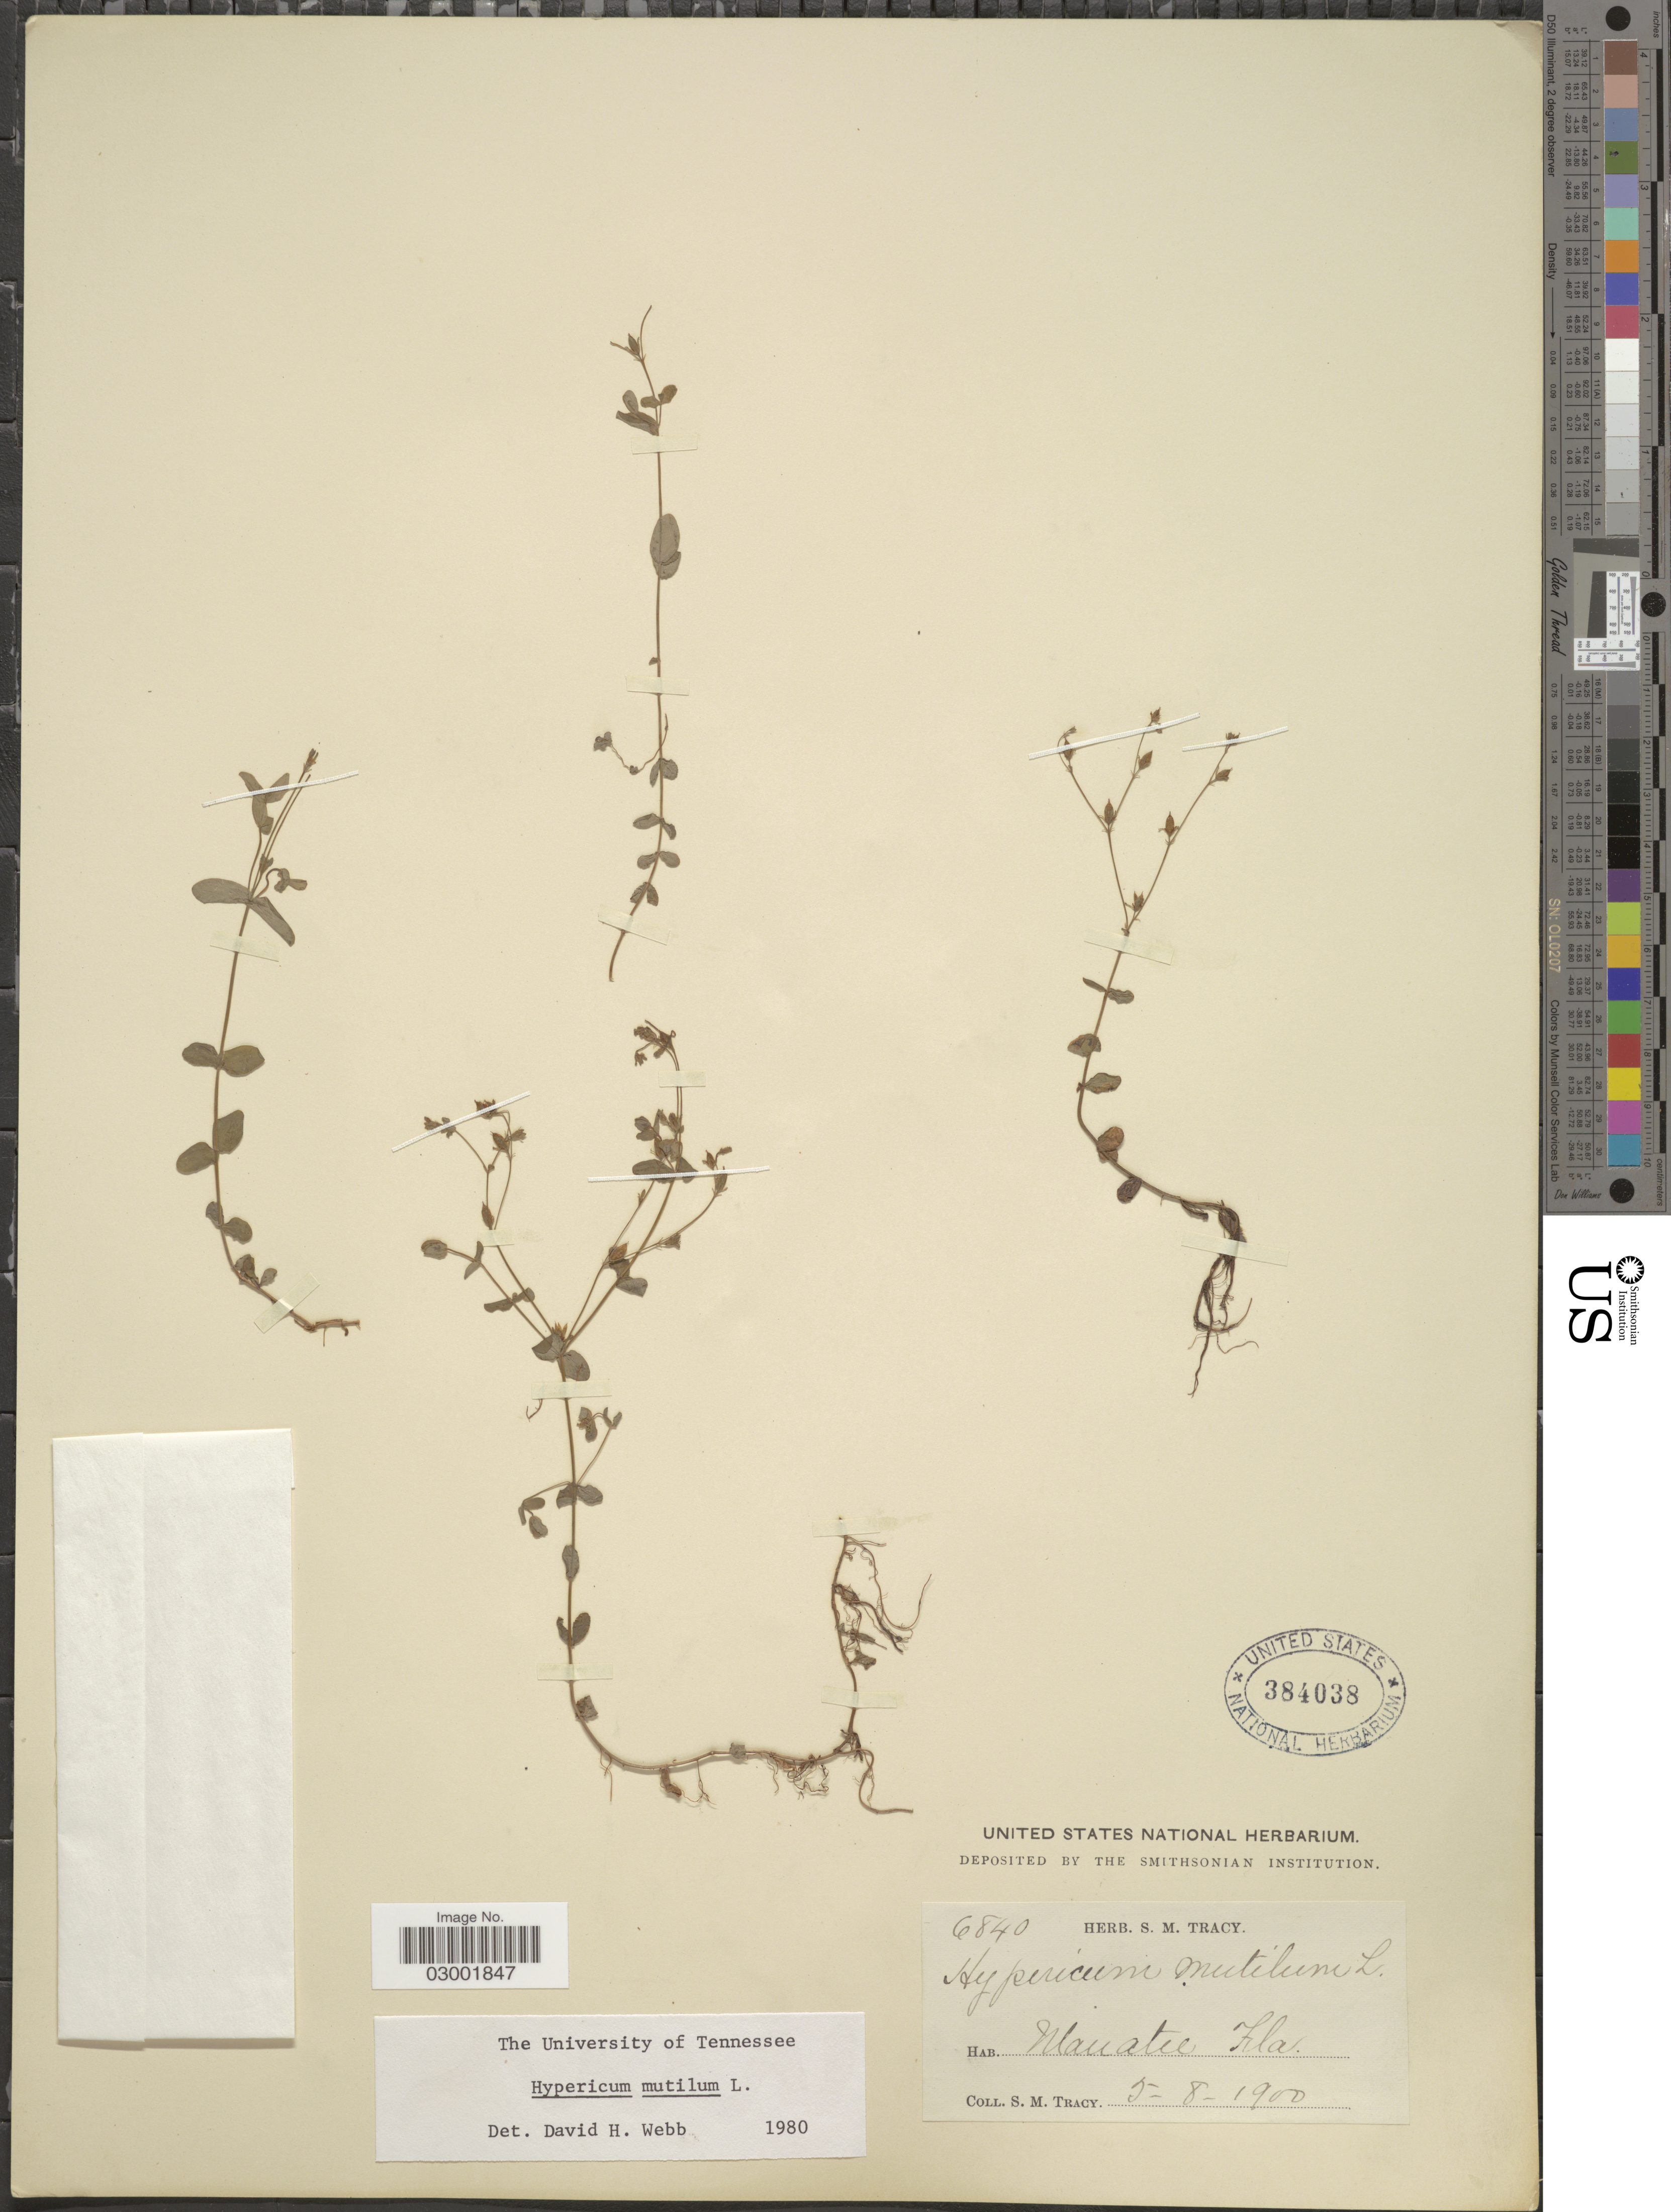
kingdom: Plantae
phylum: Tracheophyta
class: Magnoliopsida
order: Malpighiales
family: Hypericaceae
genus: Hypericum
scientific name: Hypericum mutilum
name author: L.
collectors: S. M. Tracy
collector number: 6840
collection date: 1900-05-08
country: United States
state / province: Florida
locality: Manatee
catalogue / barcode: US 384038